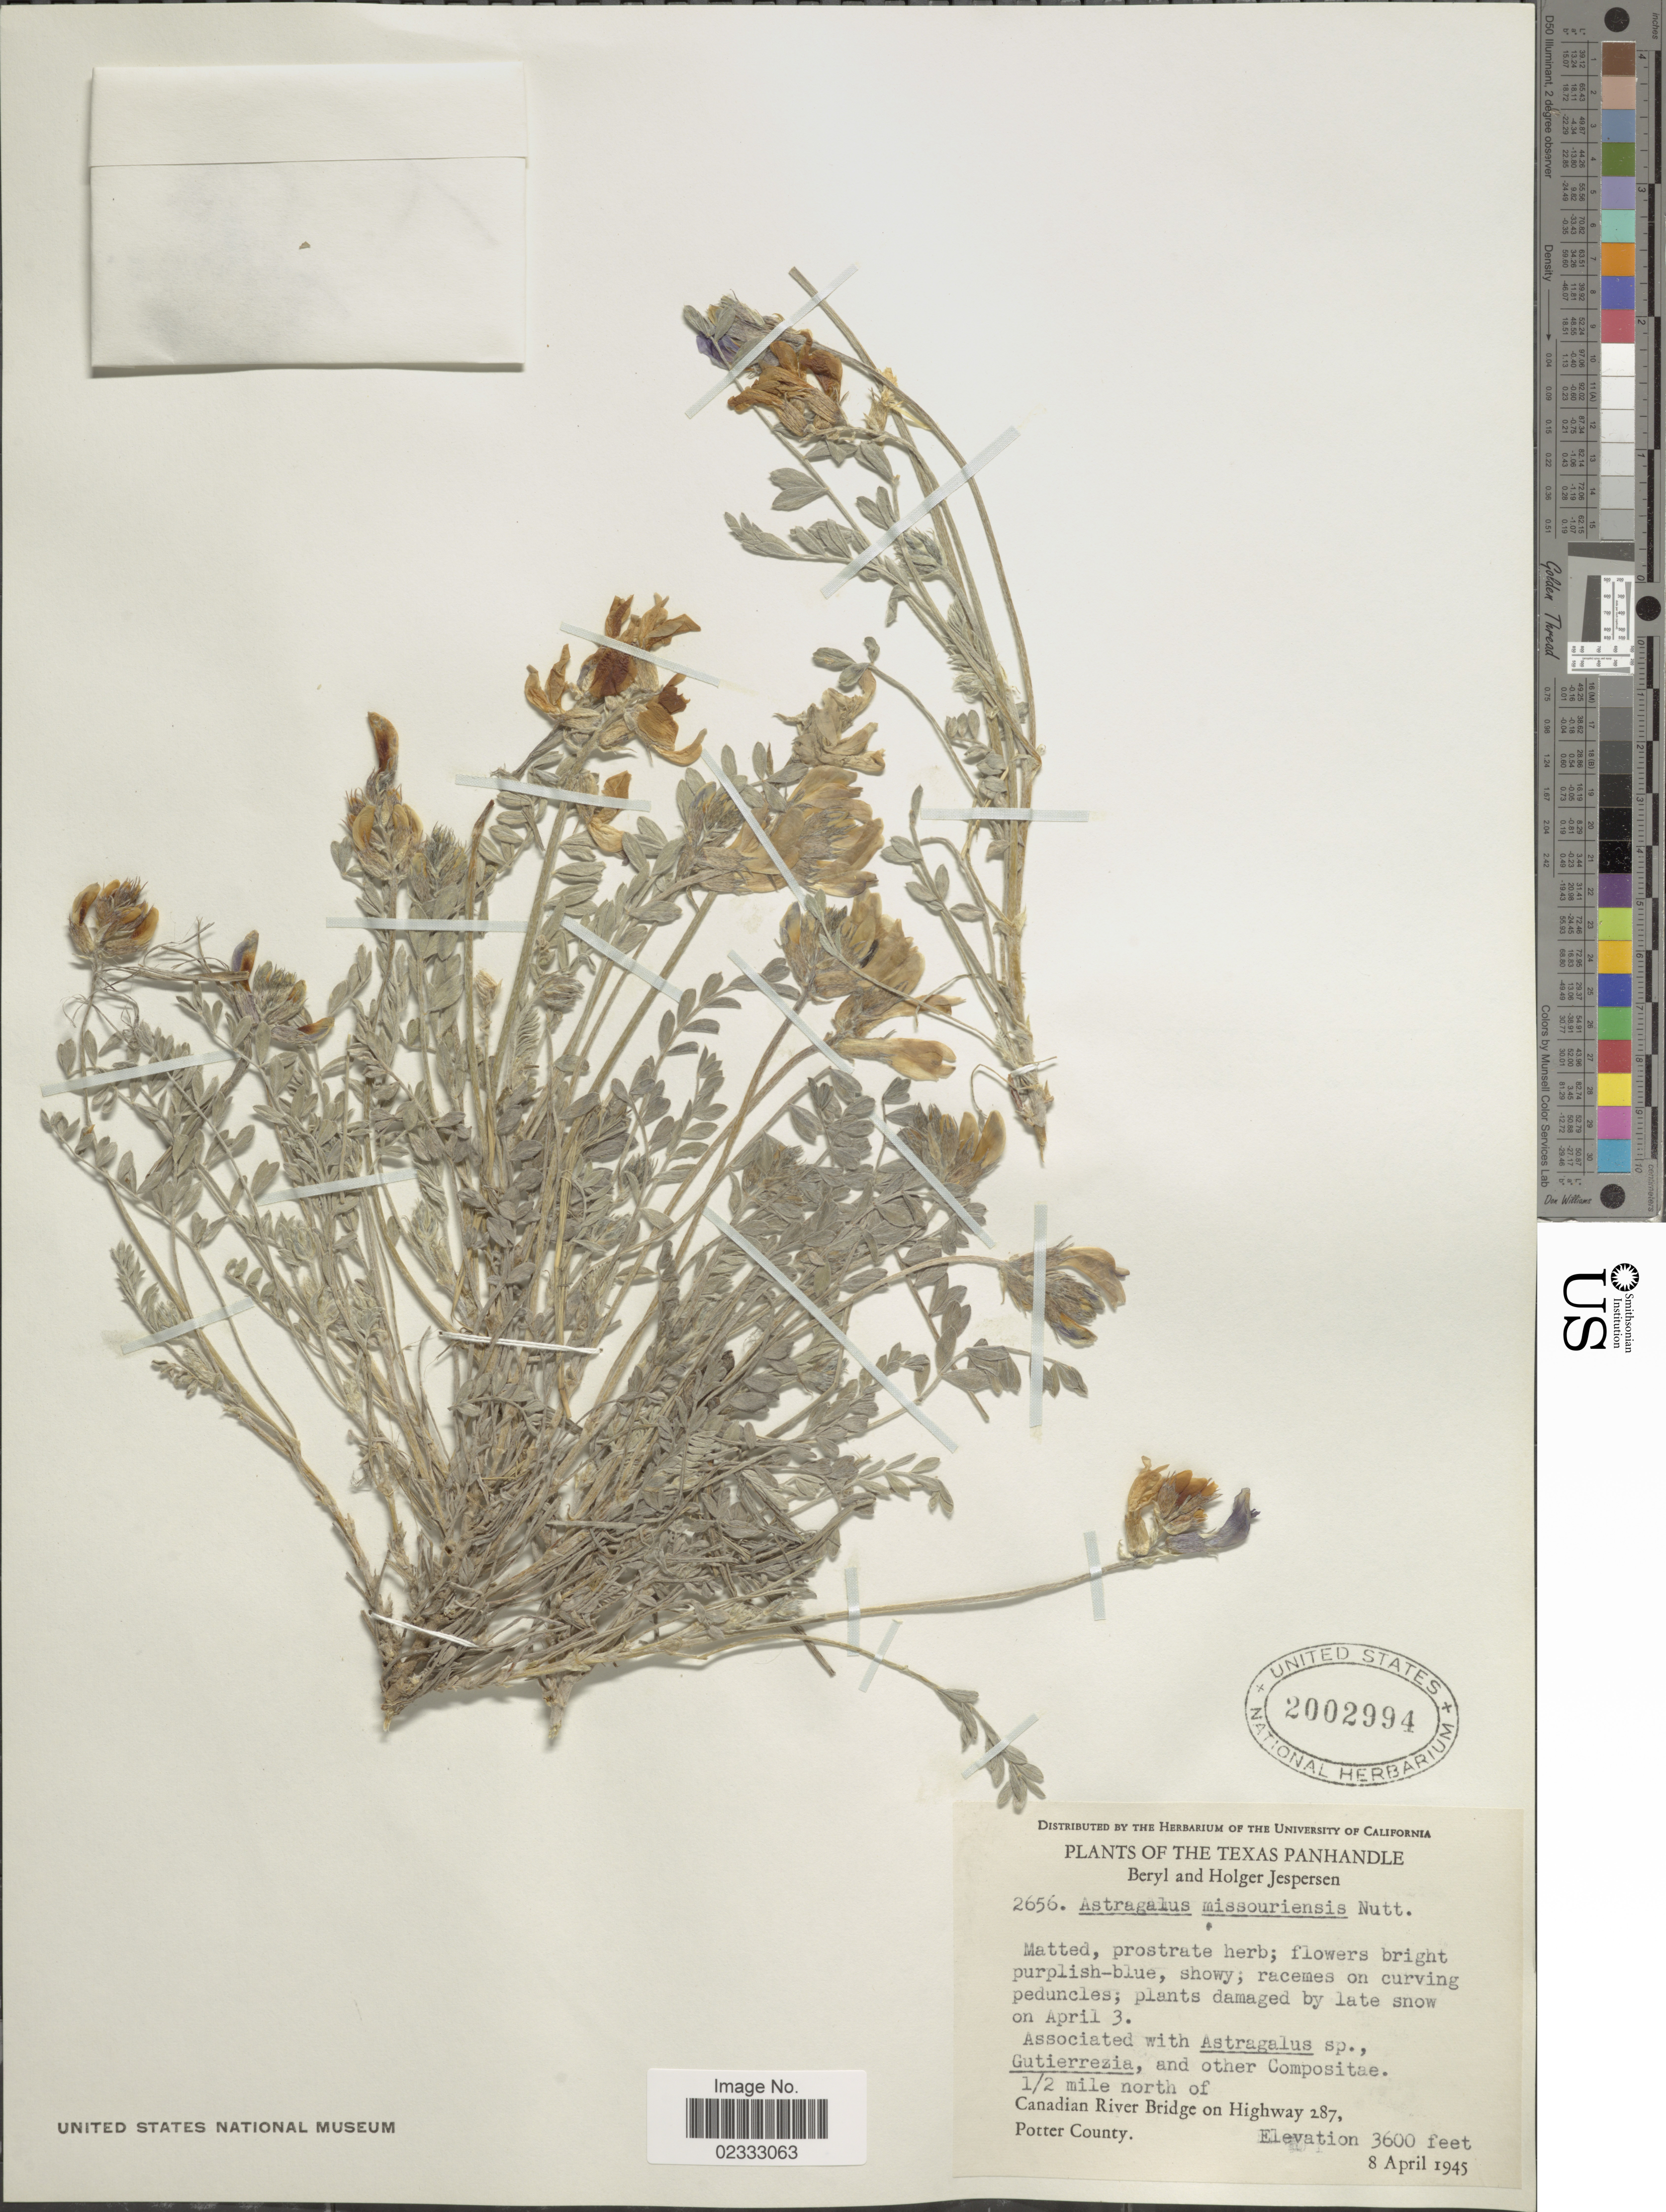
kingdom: Plantae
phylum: Tracheophyta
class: Magnoliopsida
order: Fabales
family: Fabaceae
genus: Astragalus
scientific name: Astragalus missouriensis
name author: Nutt.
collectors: B. Jespersen & H. Jespersen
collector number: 2656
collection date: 1945-04-08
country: United States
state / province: Texas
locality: Texas Panhandle, 1-2 mile north of Canadian River Bridge on Highway 287. Potter County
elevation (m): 1097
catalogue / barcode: US 2002994